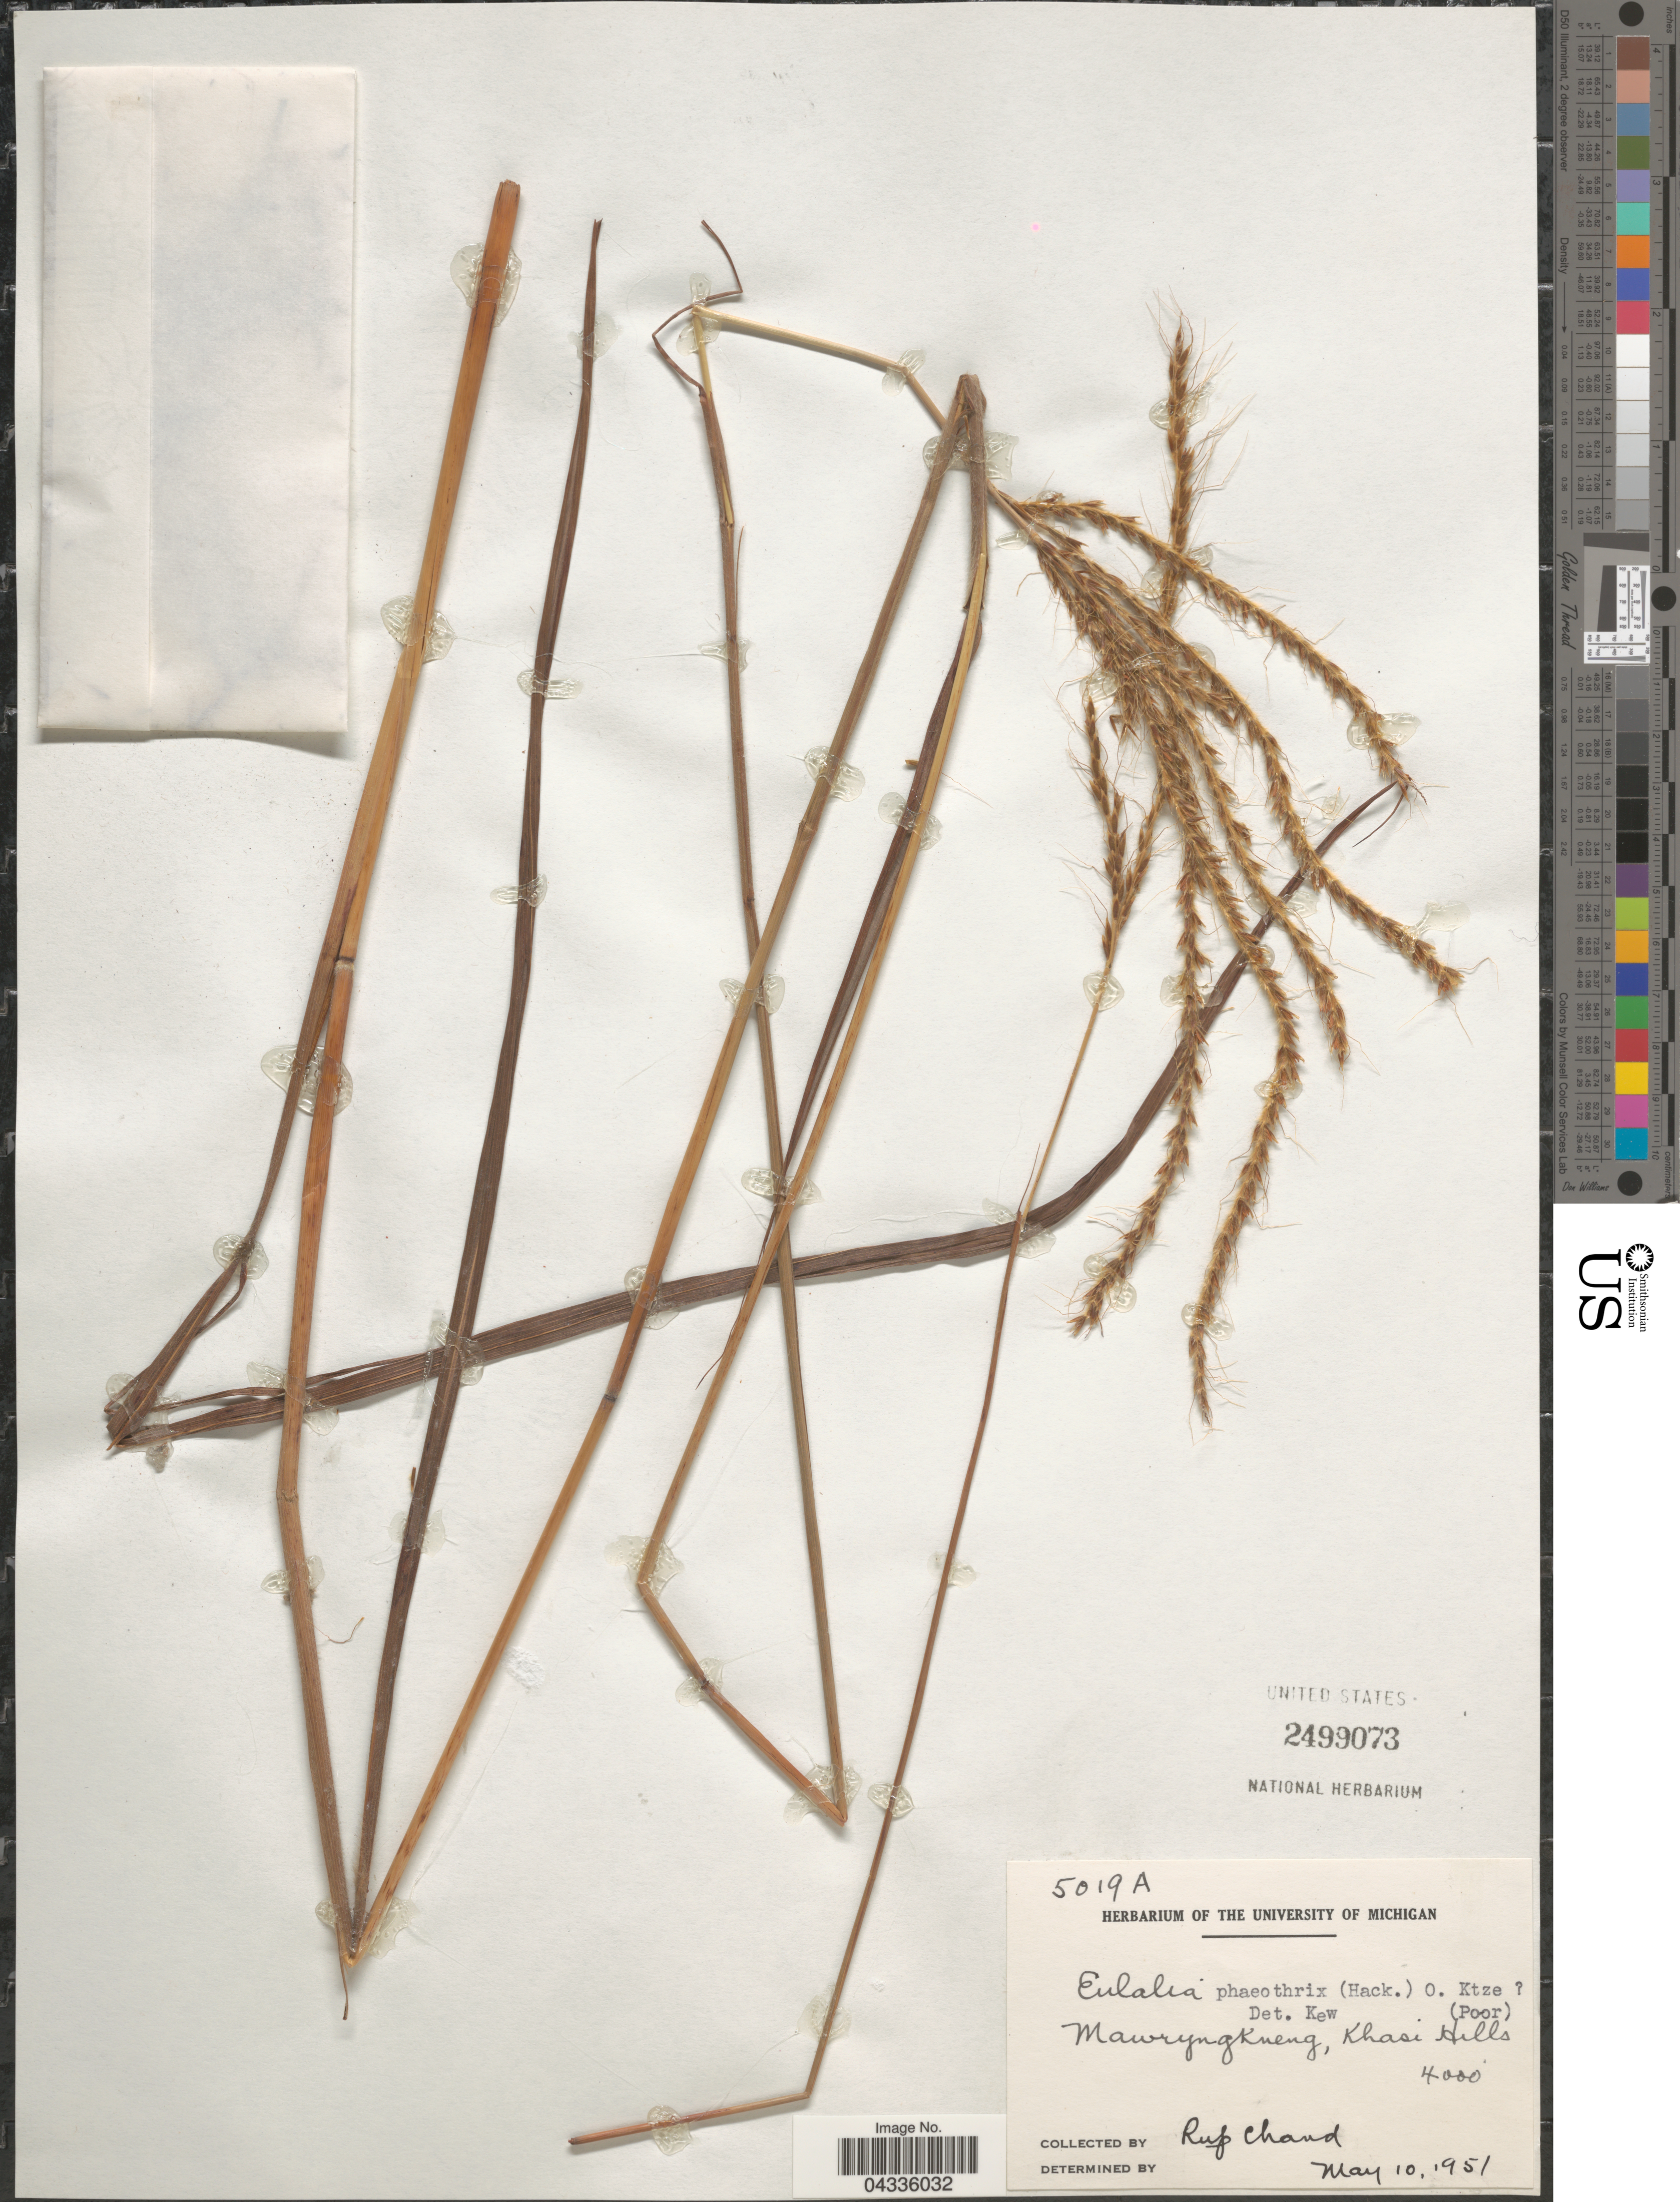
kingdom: Plantae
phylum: Tracheophyta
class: Liliopsida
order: Poales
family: Poaceae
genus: Eulalia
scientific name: Eulalia phaeothrix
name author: (Hack.) Kuntze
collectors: R. Chand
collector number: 5019A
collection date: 1951-05-10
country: India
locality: MawryngKneng, Khasi Hills.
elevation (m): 1219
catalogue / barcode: US 2499073